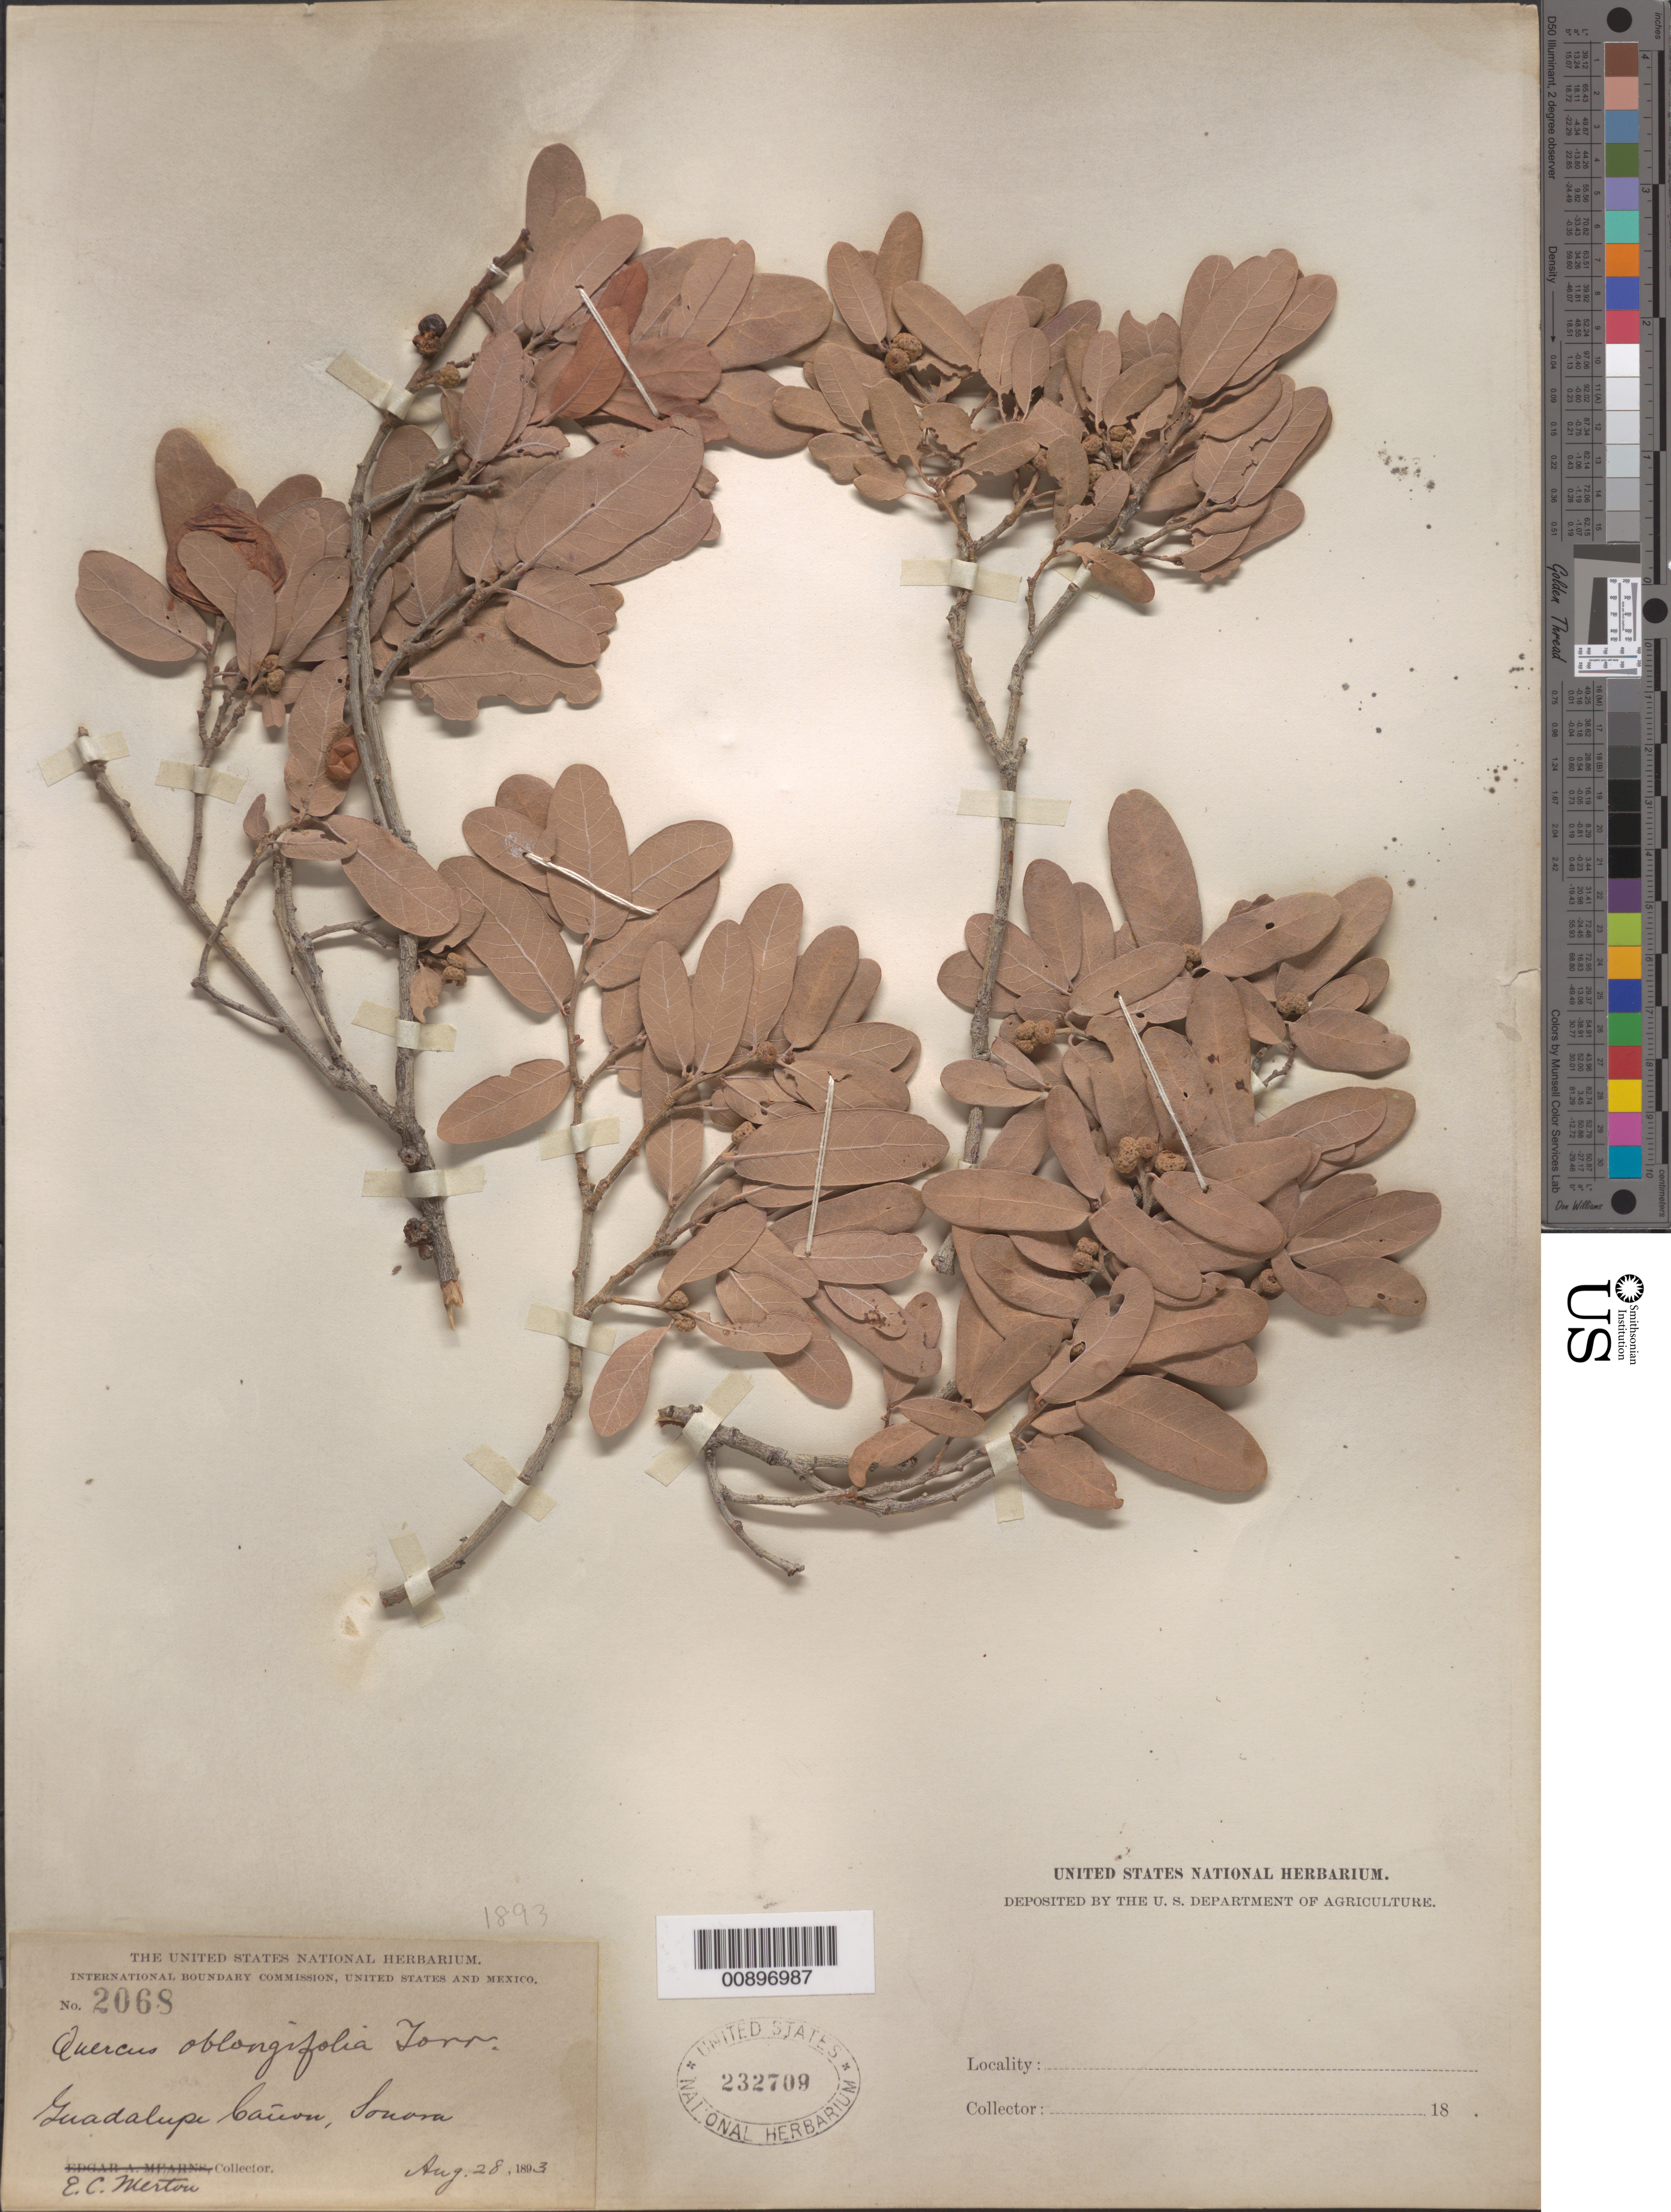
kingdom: Plantae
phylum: Tracheophyta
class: Magnoliopsida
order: Fagales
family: Fagaceae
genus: Quercus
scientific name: Quercus oblongifolia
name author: Torr.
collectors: E. Merton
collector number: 2068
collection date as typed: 28 Aug 1893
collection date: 1893-08-28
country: Mexico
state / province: Sonora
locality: Guadalupe Cañon, Sonora.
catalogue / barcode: US 232709